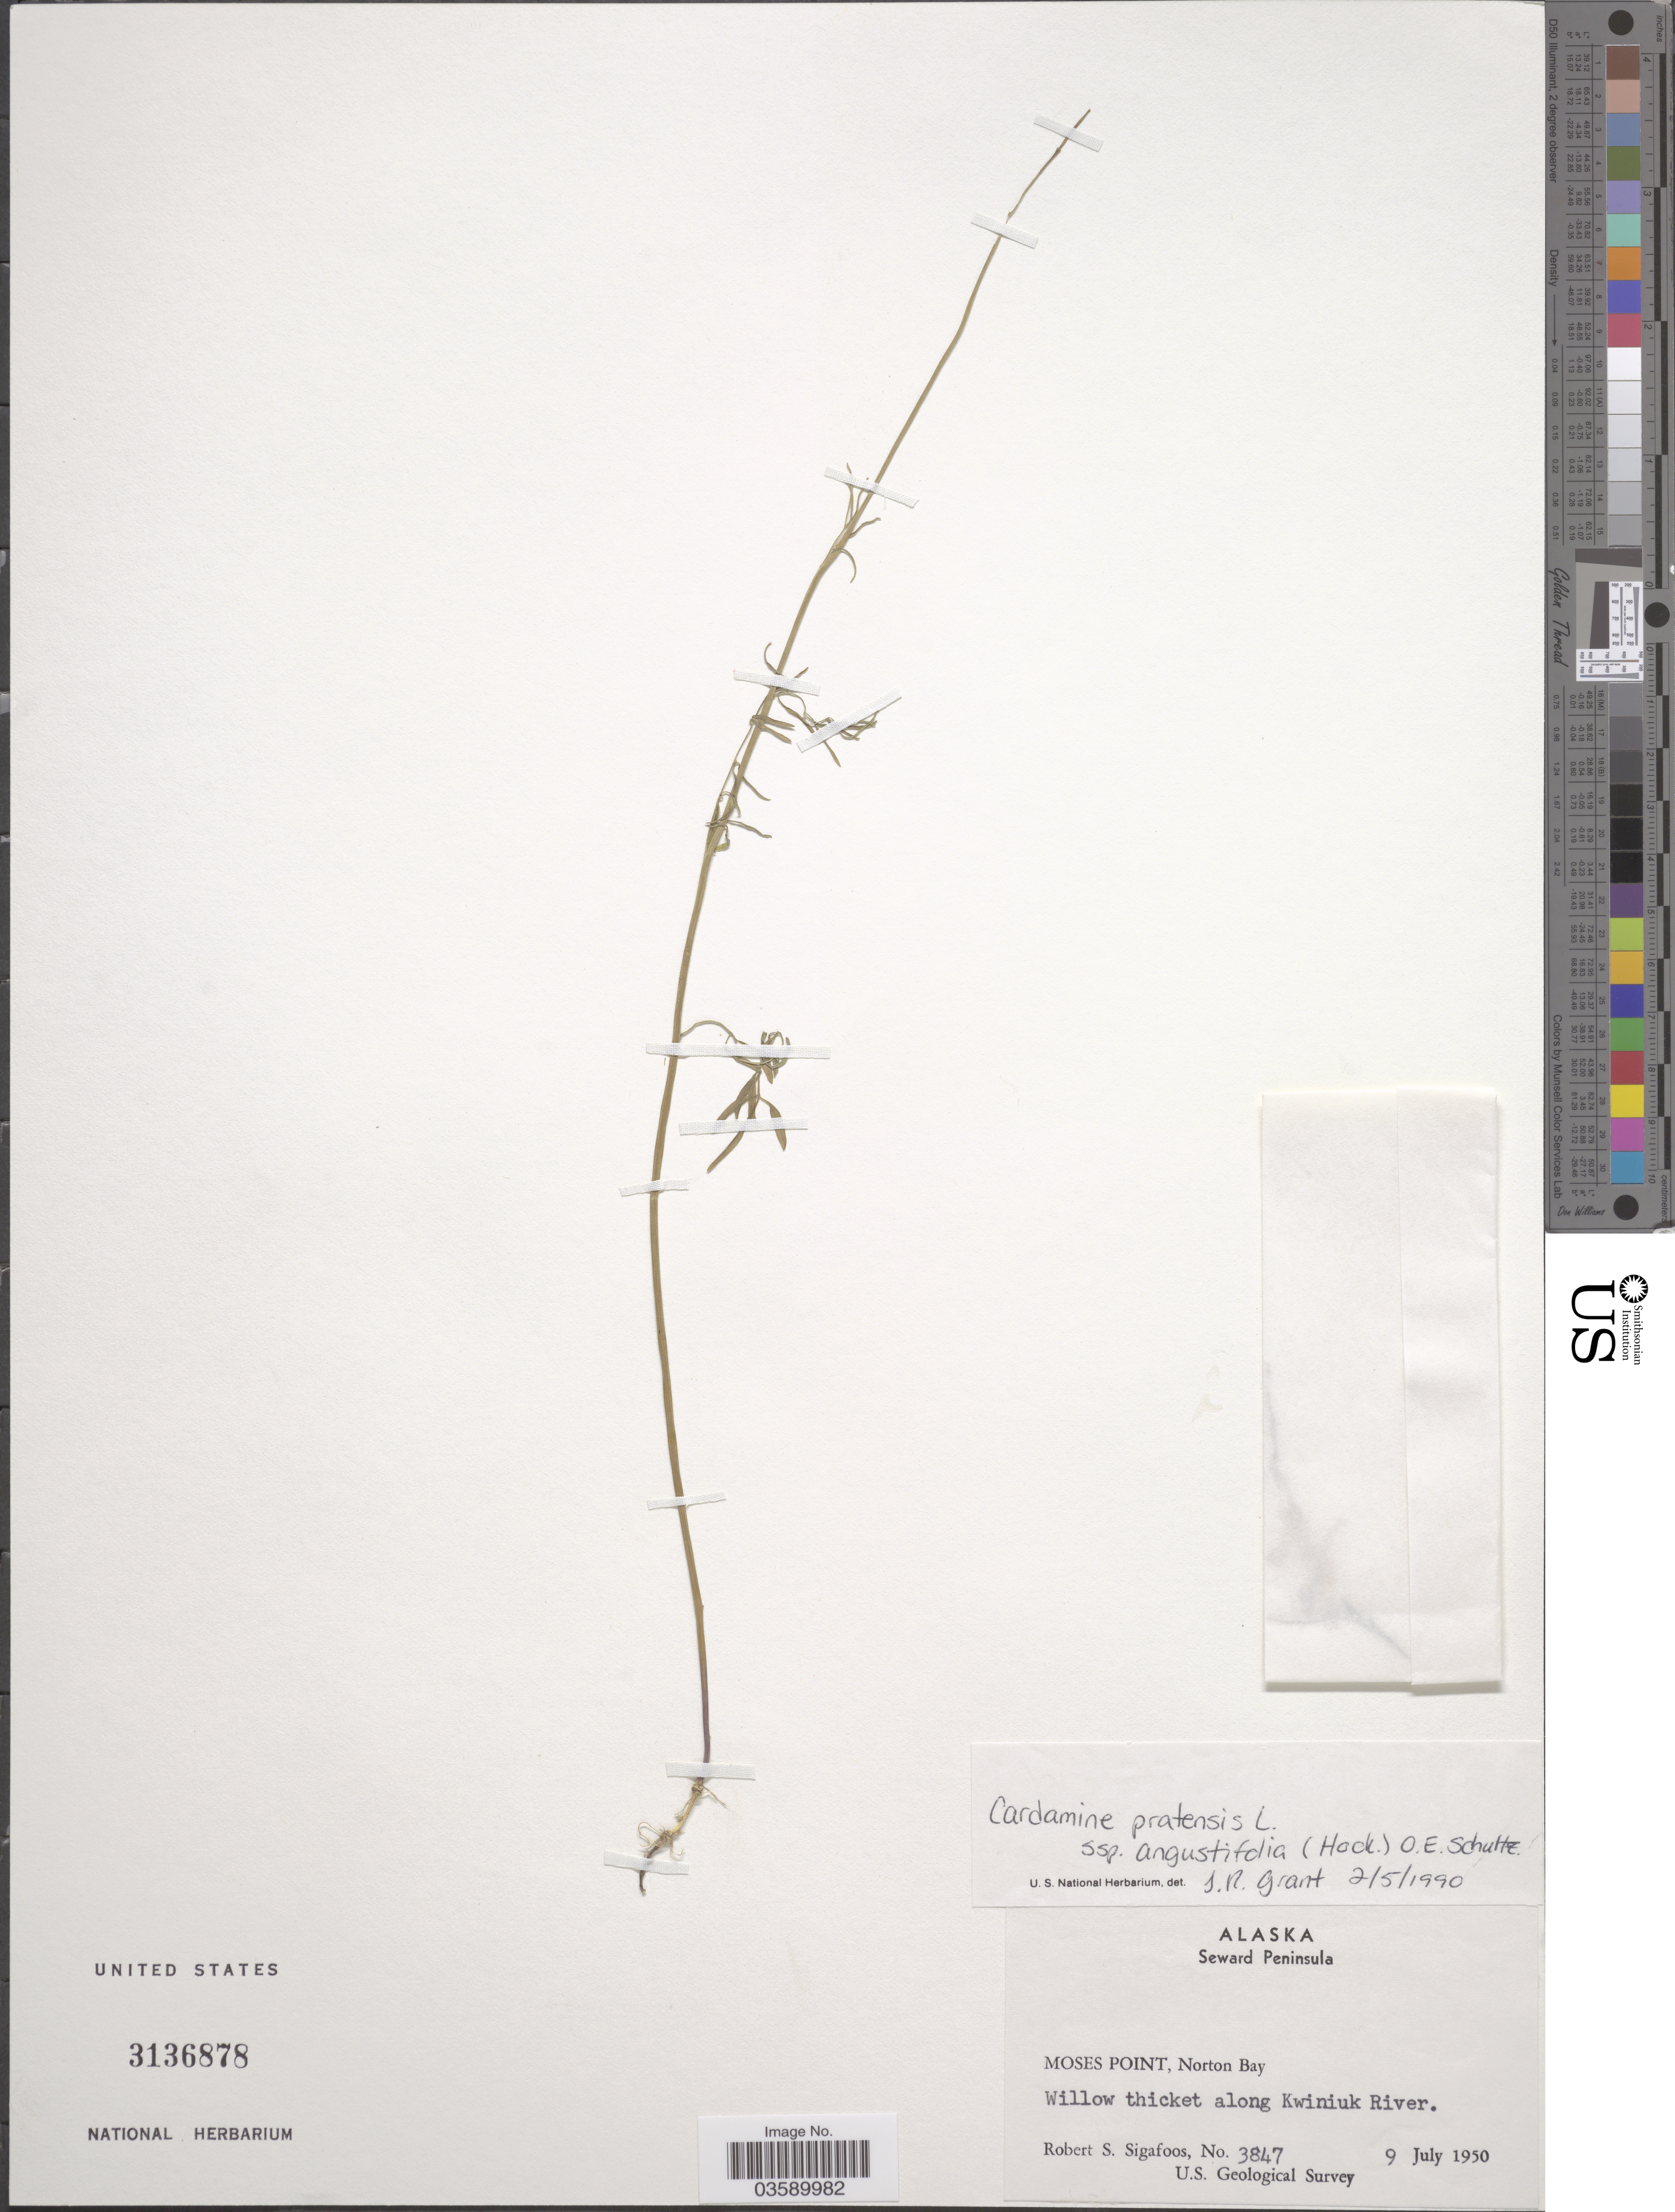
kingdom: Plantae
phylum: Tracheophyta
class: Magnoliopsida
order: Brassicales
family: Brassicaceae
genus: Cardamine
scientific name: Cardamine pratensis subsp. angustifolia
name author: (Hook.) O.E. Schulz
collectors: R. Sigafoos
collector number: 3847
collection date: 1950-07-09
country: United States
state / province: Alaska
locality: Seward Peninsula. Moses Point, Norton Bay. Willow thicket along Kwiniuk River.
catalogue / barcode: US 3136878